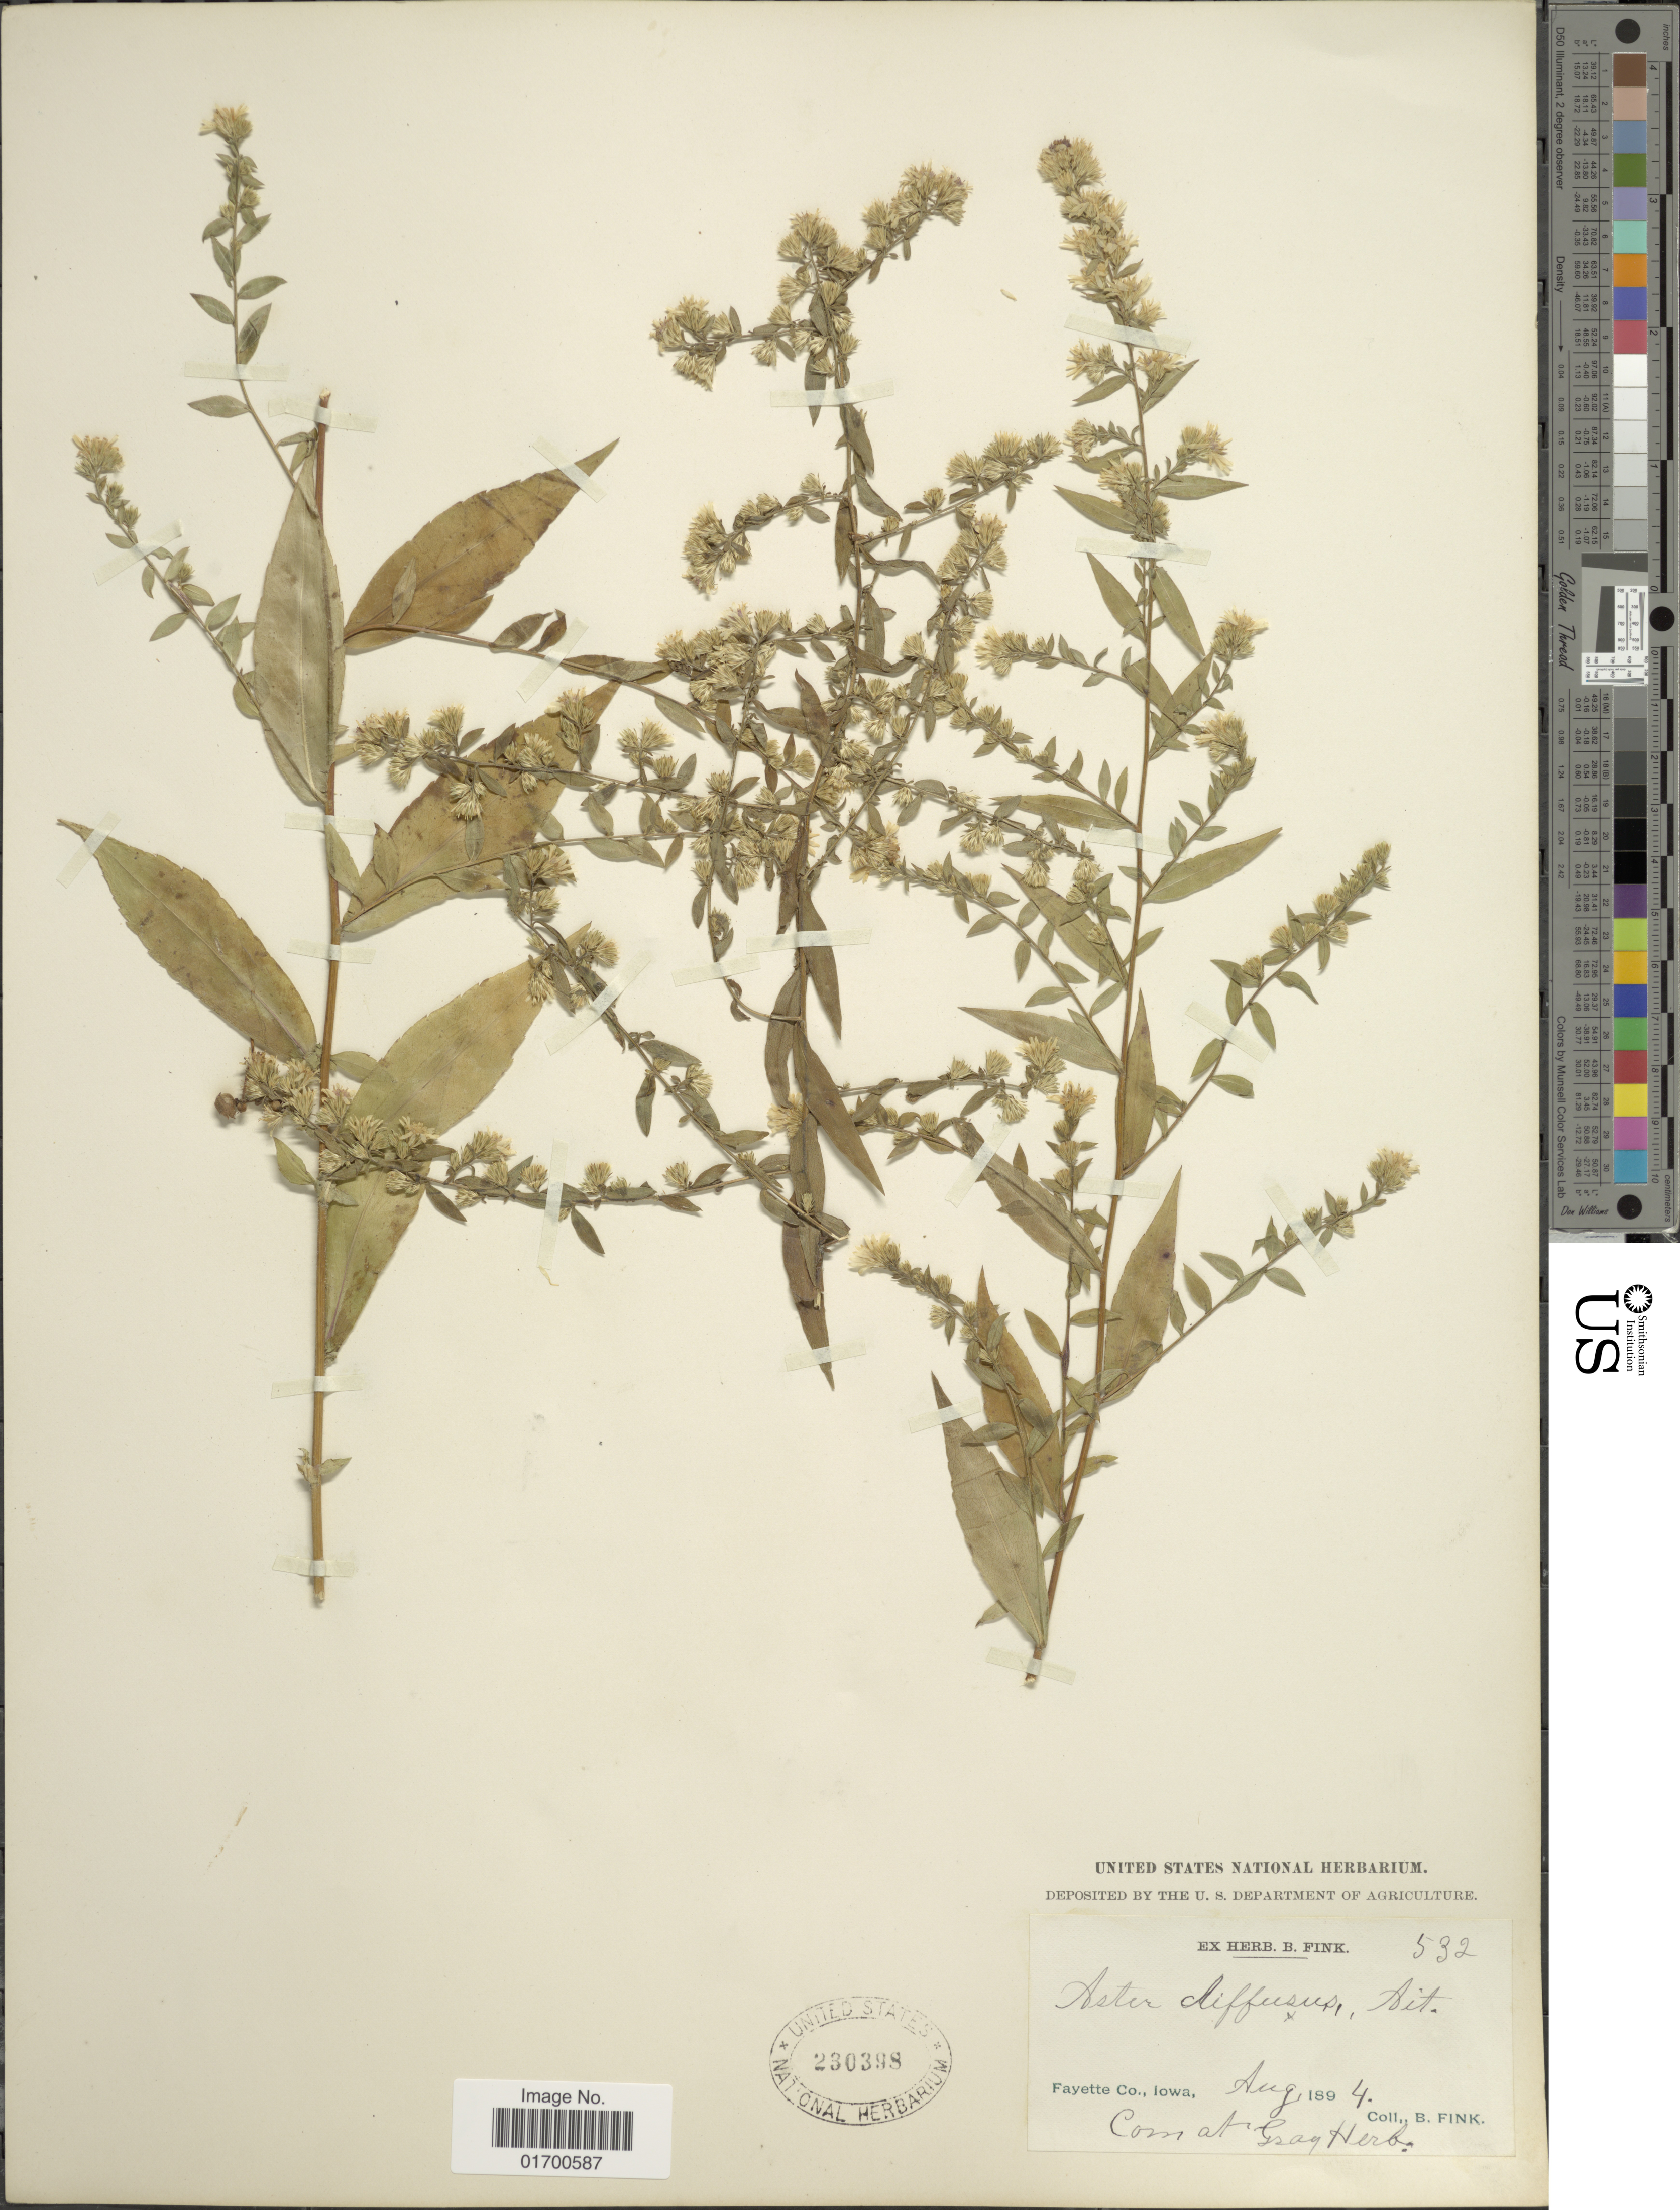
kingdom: Plantae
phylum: Tracheophyta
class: Magnoliopsida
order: Asterales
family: Asteraceae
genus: Symphyotrichum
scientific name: Symphyotrichum lateriflorum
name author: (L.) Á. Löve & D. Löve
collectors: B. Fink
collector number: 532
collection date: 1895-08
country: United States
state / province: Iowa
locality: Fayette Co.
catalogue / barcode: US 230398